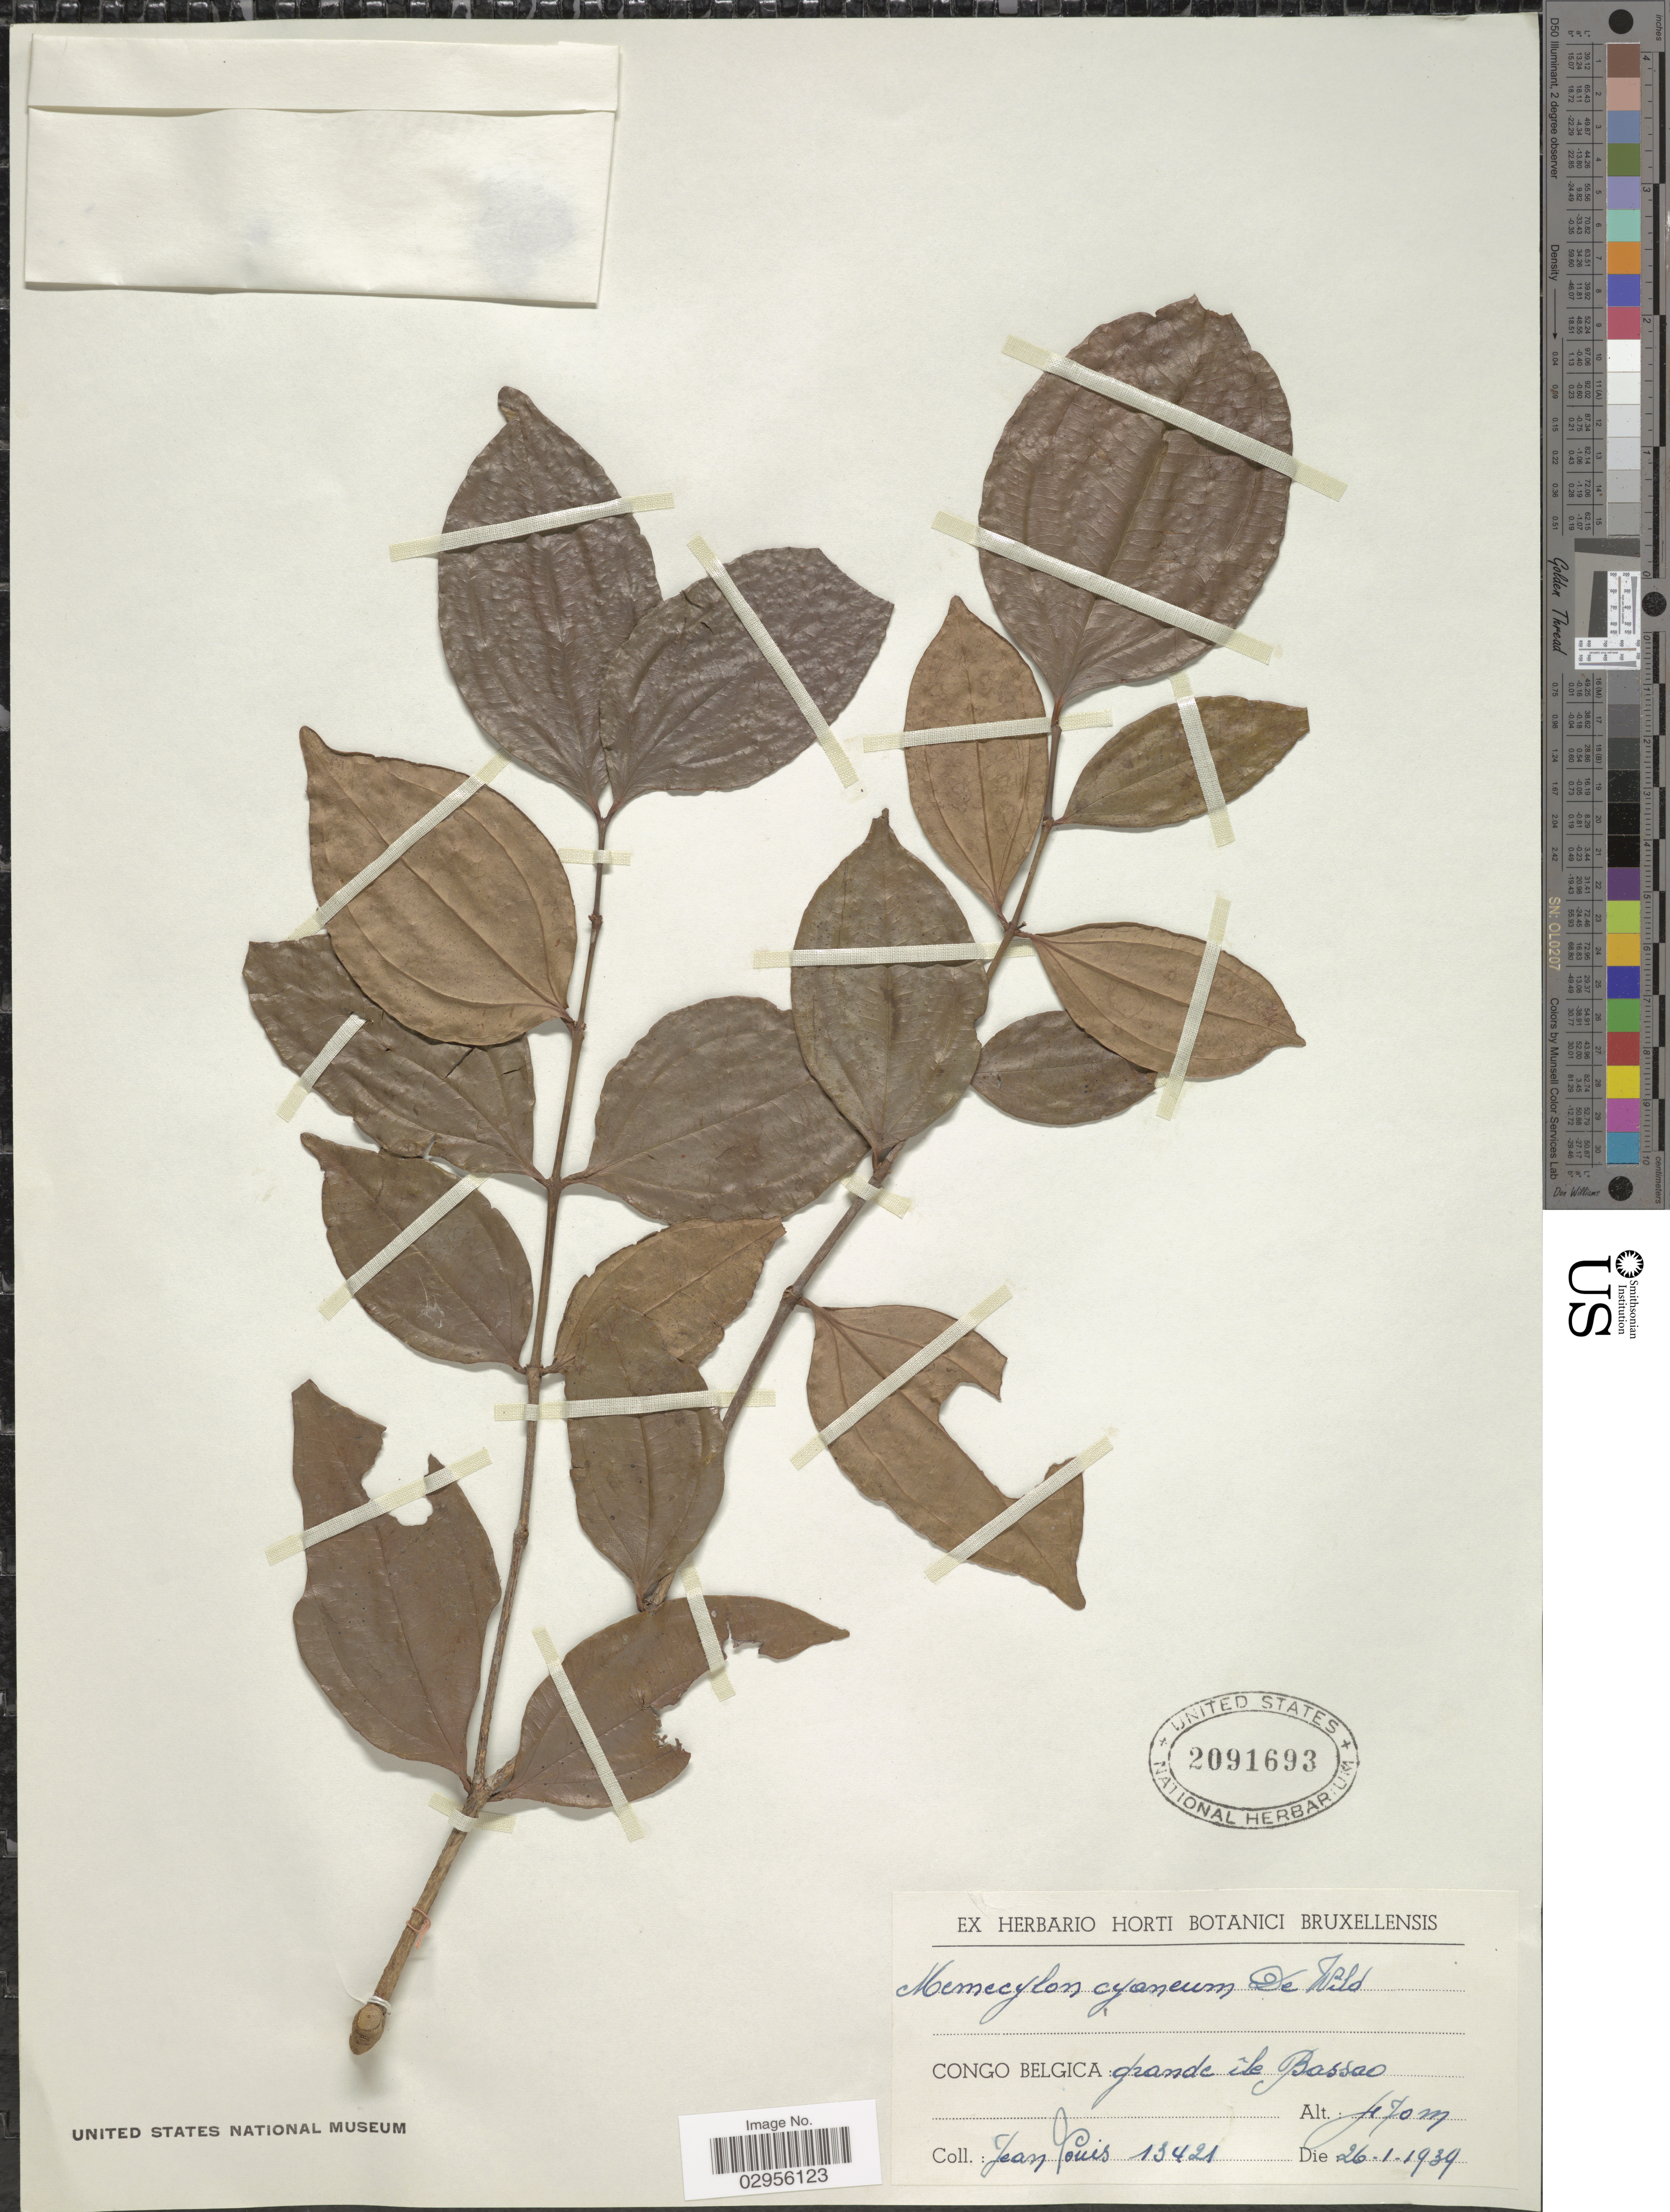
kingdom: Plantae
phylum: Tracheophyta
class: Magnoliopsida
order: Myrtales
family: Melastomataceae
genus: Memecylon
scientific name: Memecylon cyaneum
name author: De Wild.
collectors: J. Louis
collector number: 13421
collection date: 1939-01-26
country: Congo, Democratic Republic of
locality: Congo Belgica: grande île Bassao.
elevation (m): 470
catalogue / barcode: US 2091693